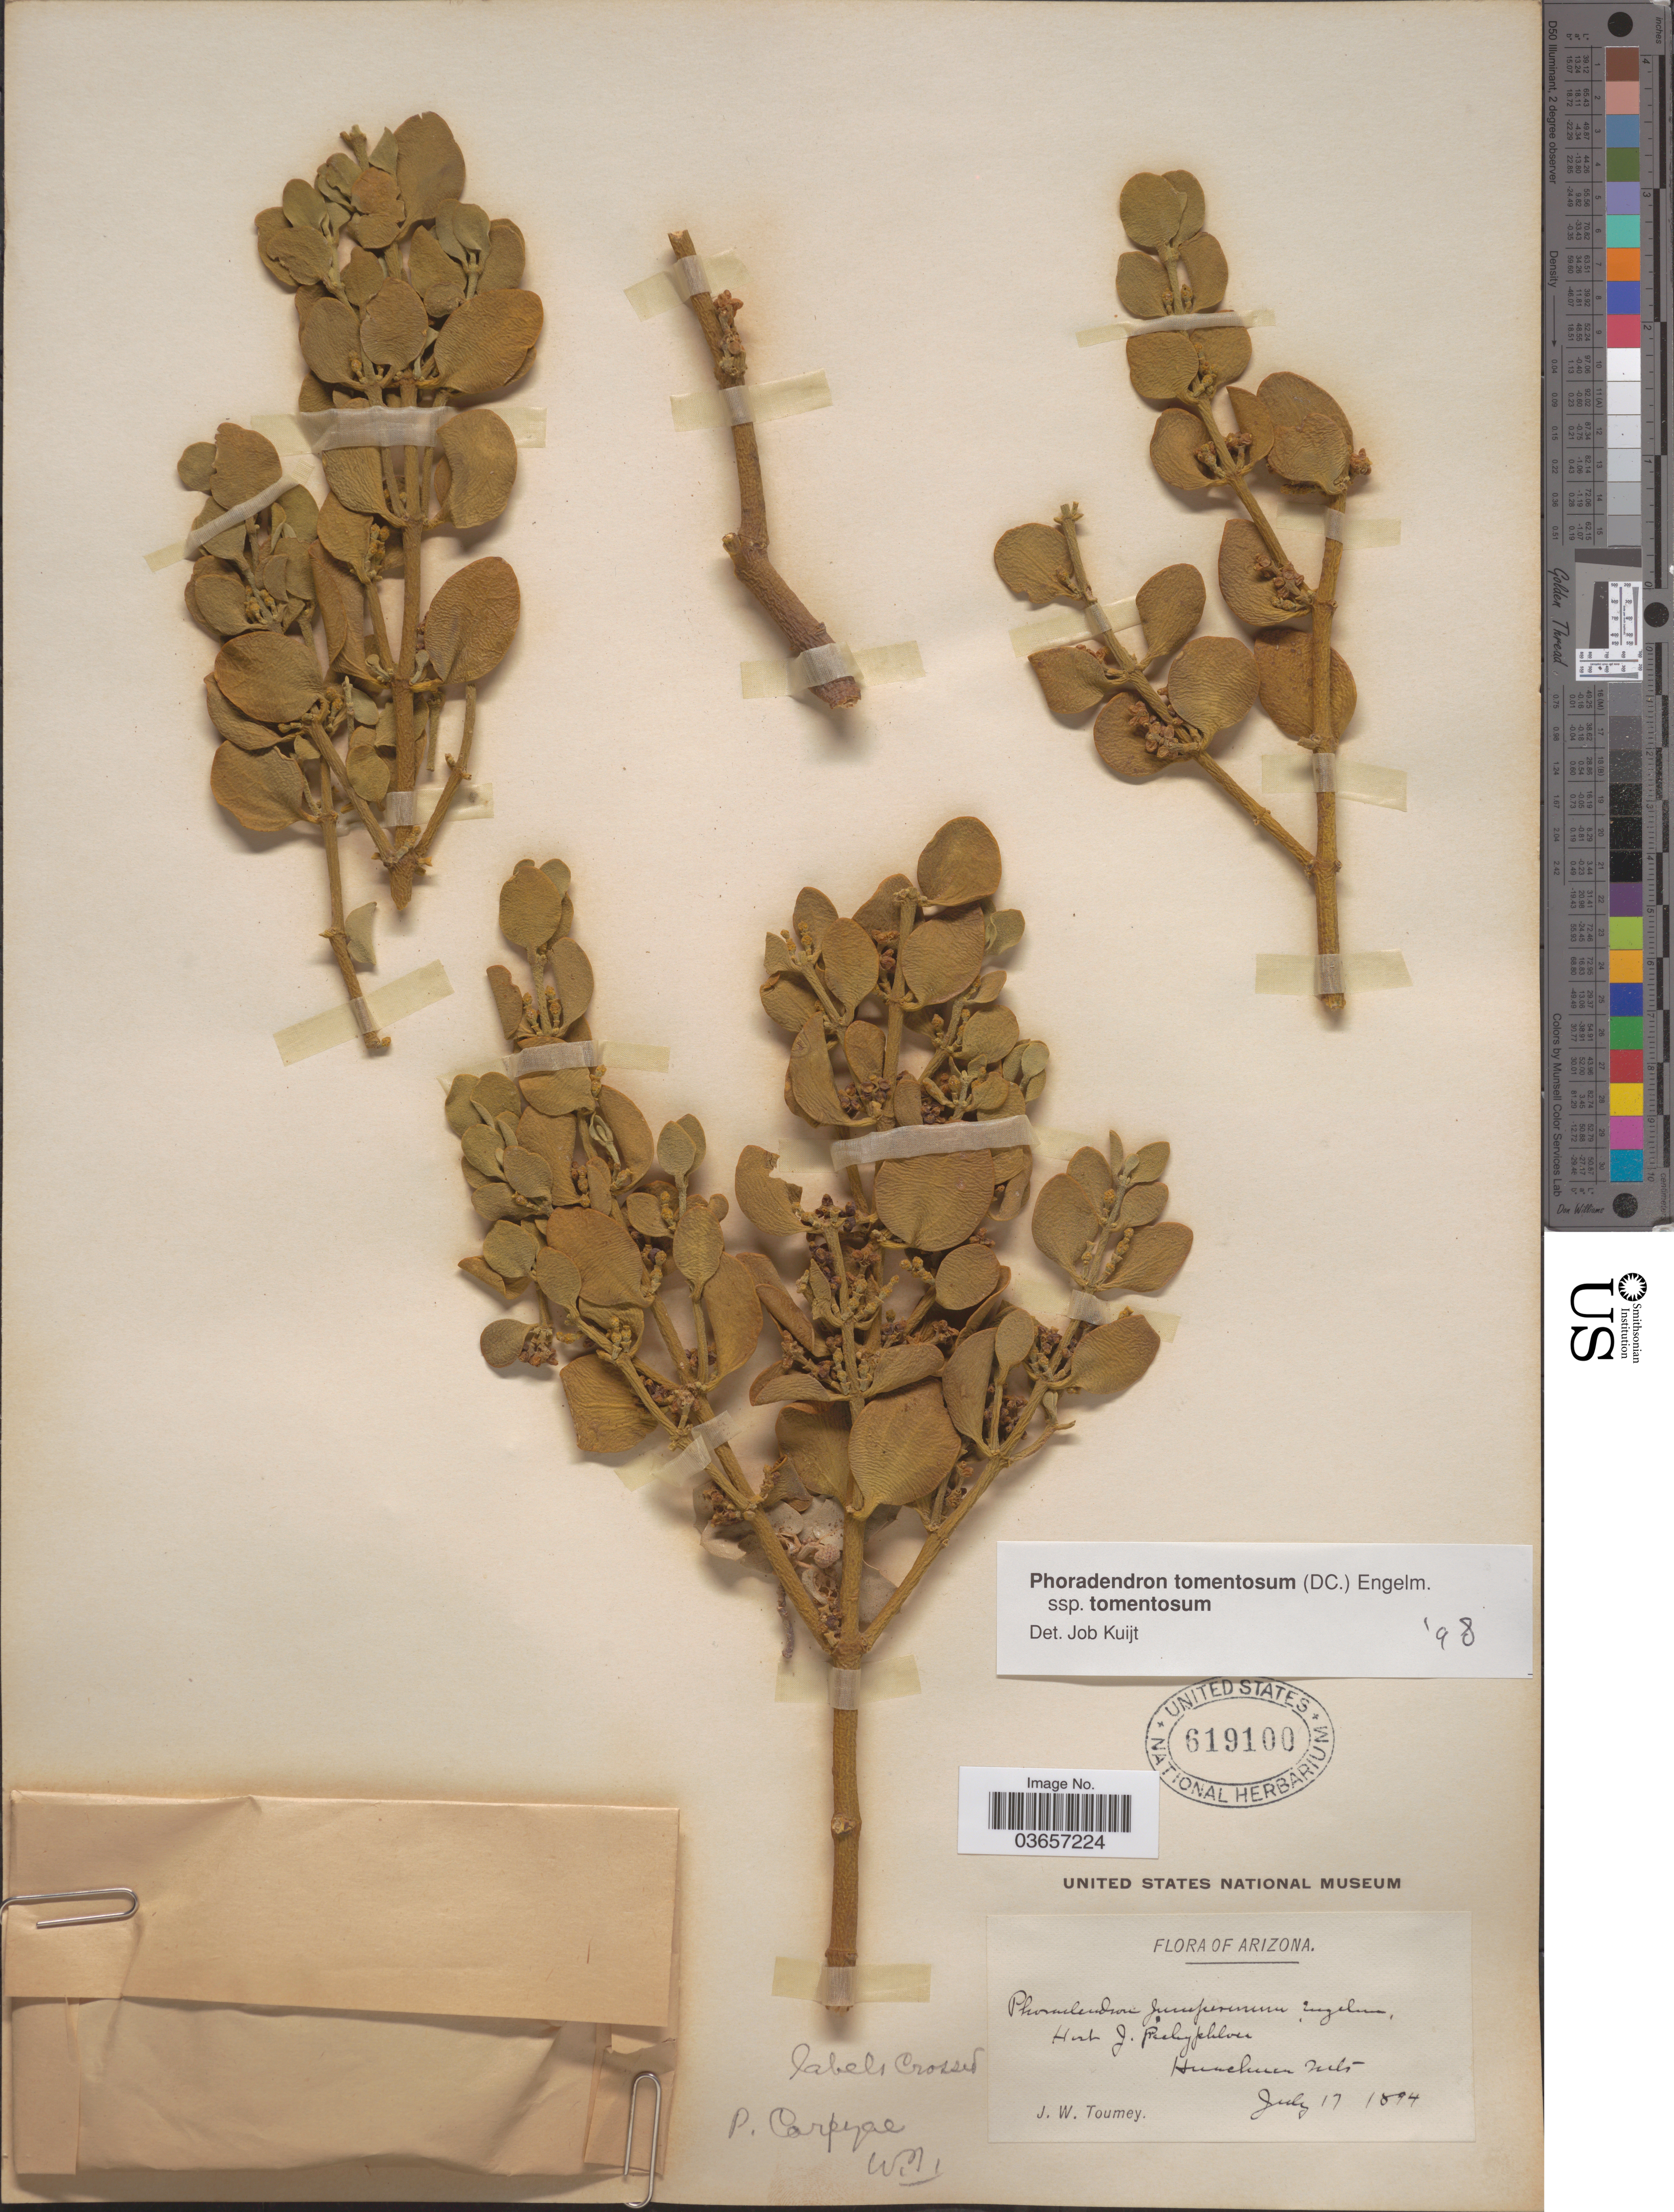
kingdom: Plantae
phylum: Tracheophyta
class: Magnoliopsida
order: Santalales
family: Viscaceae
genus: Phoradendron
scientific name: Phoradendron tomentosum subsp. tomentosum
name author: DC.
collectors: J. W. Toumey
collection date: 1894-07-17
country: United States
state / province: Arizona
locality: Huachuca Mts.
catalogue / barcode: US 619100